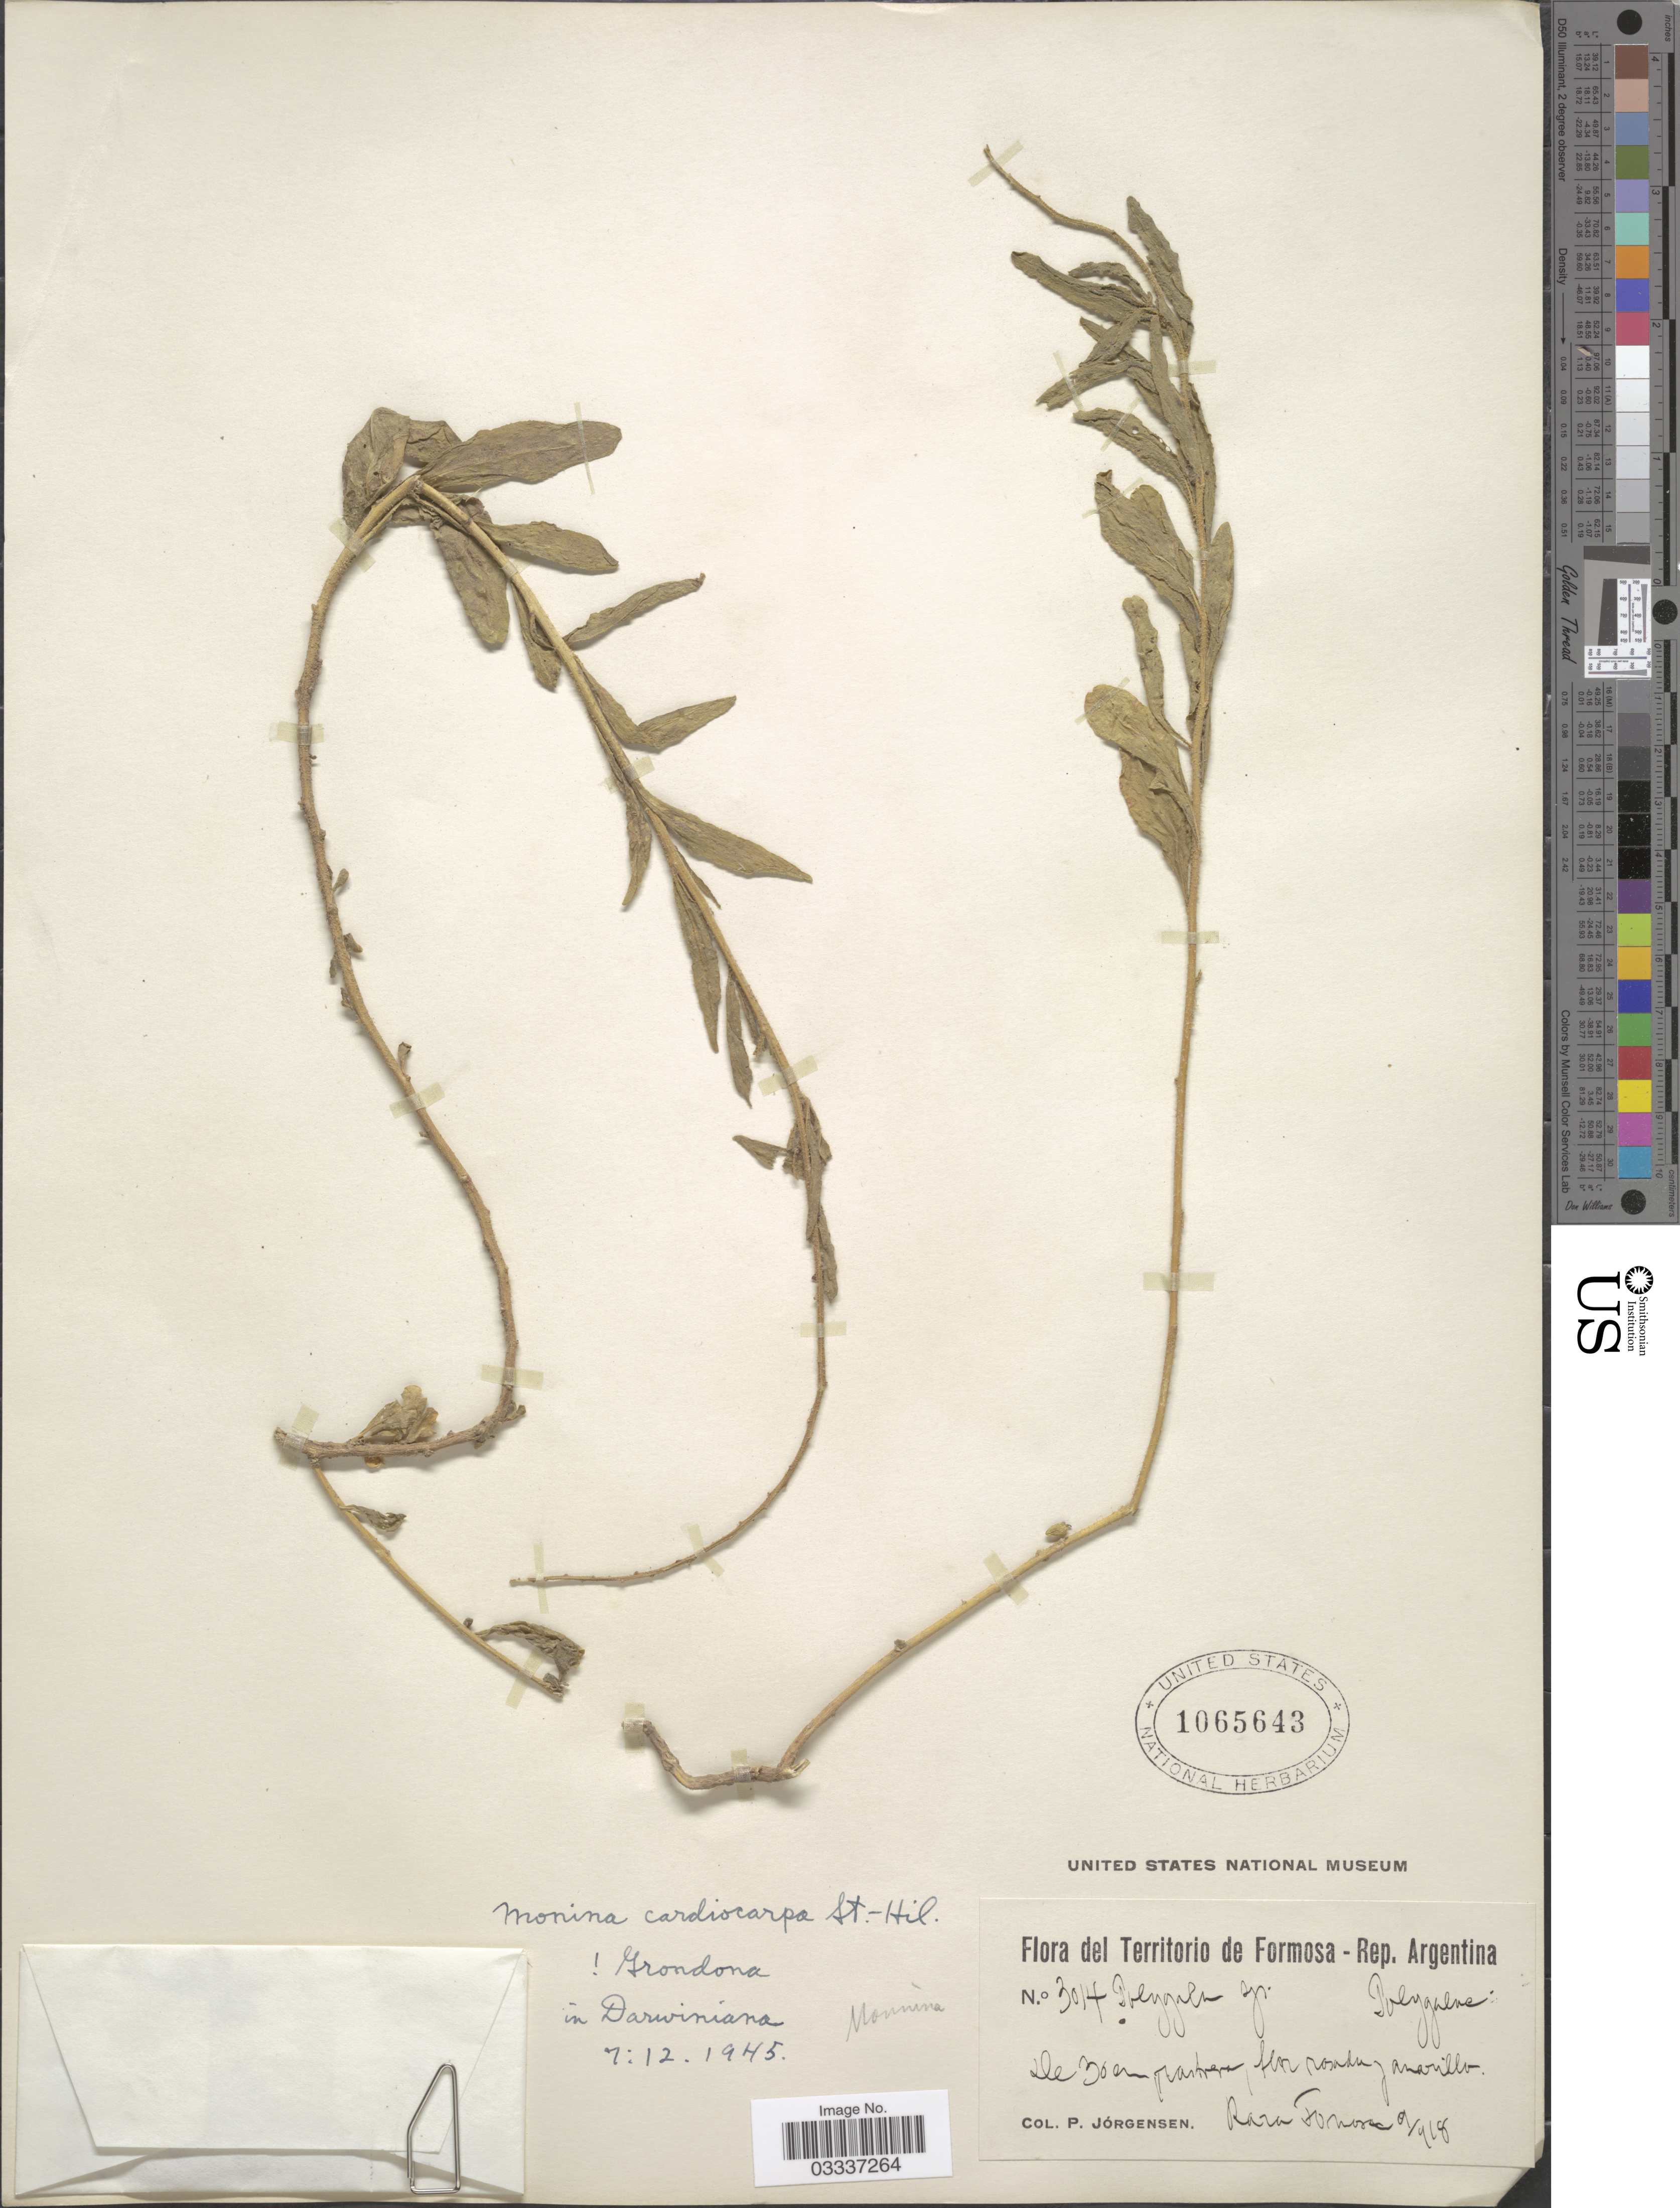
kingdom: Plantae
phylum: Tracheophyta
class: Magnoliopsida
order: Fabales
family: Polygalaceae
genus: Monnina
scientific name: Monnina cardiocarpa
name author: A. St.-Hil.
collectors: P. Jörgensen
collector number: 3014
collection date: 1918-09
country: Argentina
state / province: Formosa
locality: Territorio de Formosa.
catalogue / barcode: US 1065643